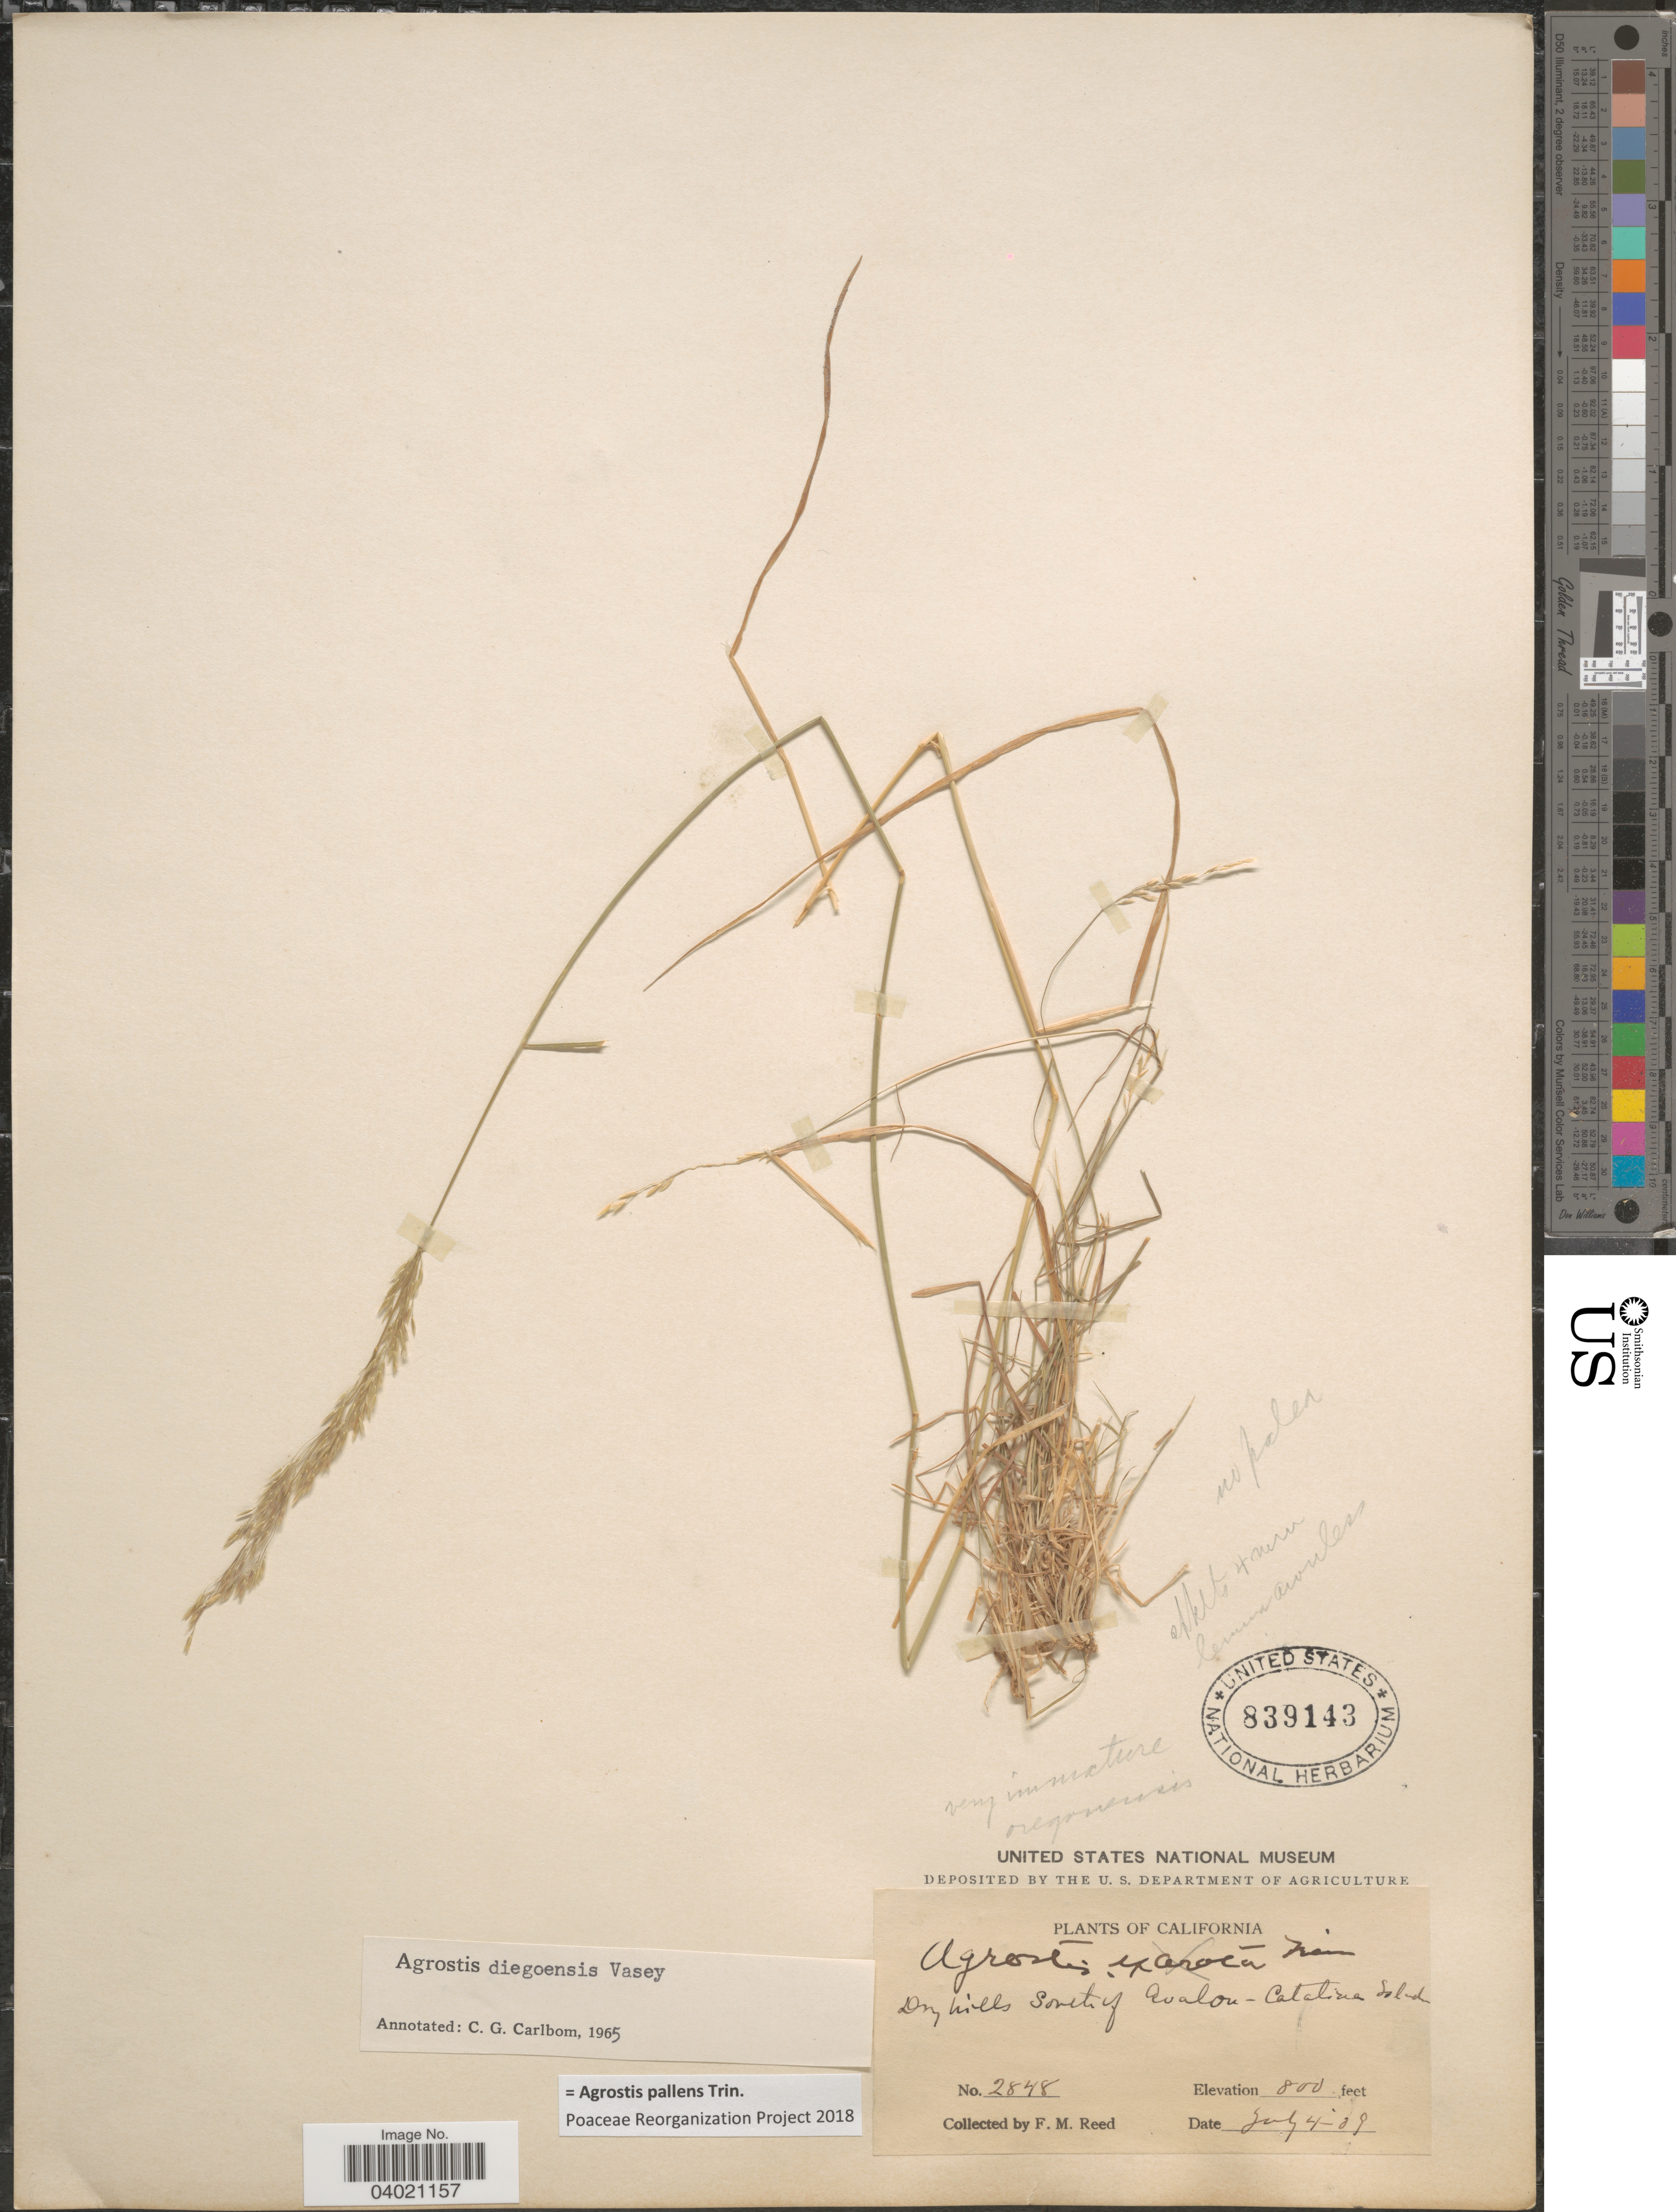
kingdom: Plantae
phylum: Tracheophyta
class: Liliopsida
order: Poales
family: Poaceae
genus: Agrostis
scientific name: Agrostis pallens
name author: Trin.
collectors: F. Reed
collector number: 2848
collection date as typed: Transcribed d/m/y: 4/7/9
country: United States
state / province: California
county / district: Los Angeles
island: Santa Catalina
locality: Dry hills south of Avalon - Catalina Island.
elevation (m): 244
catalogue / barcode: US 839143